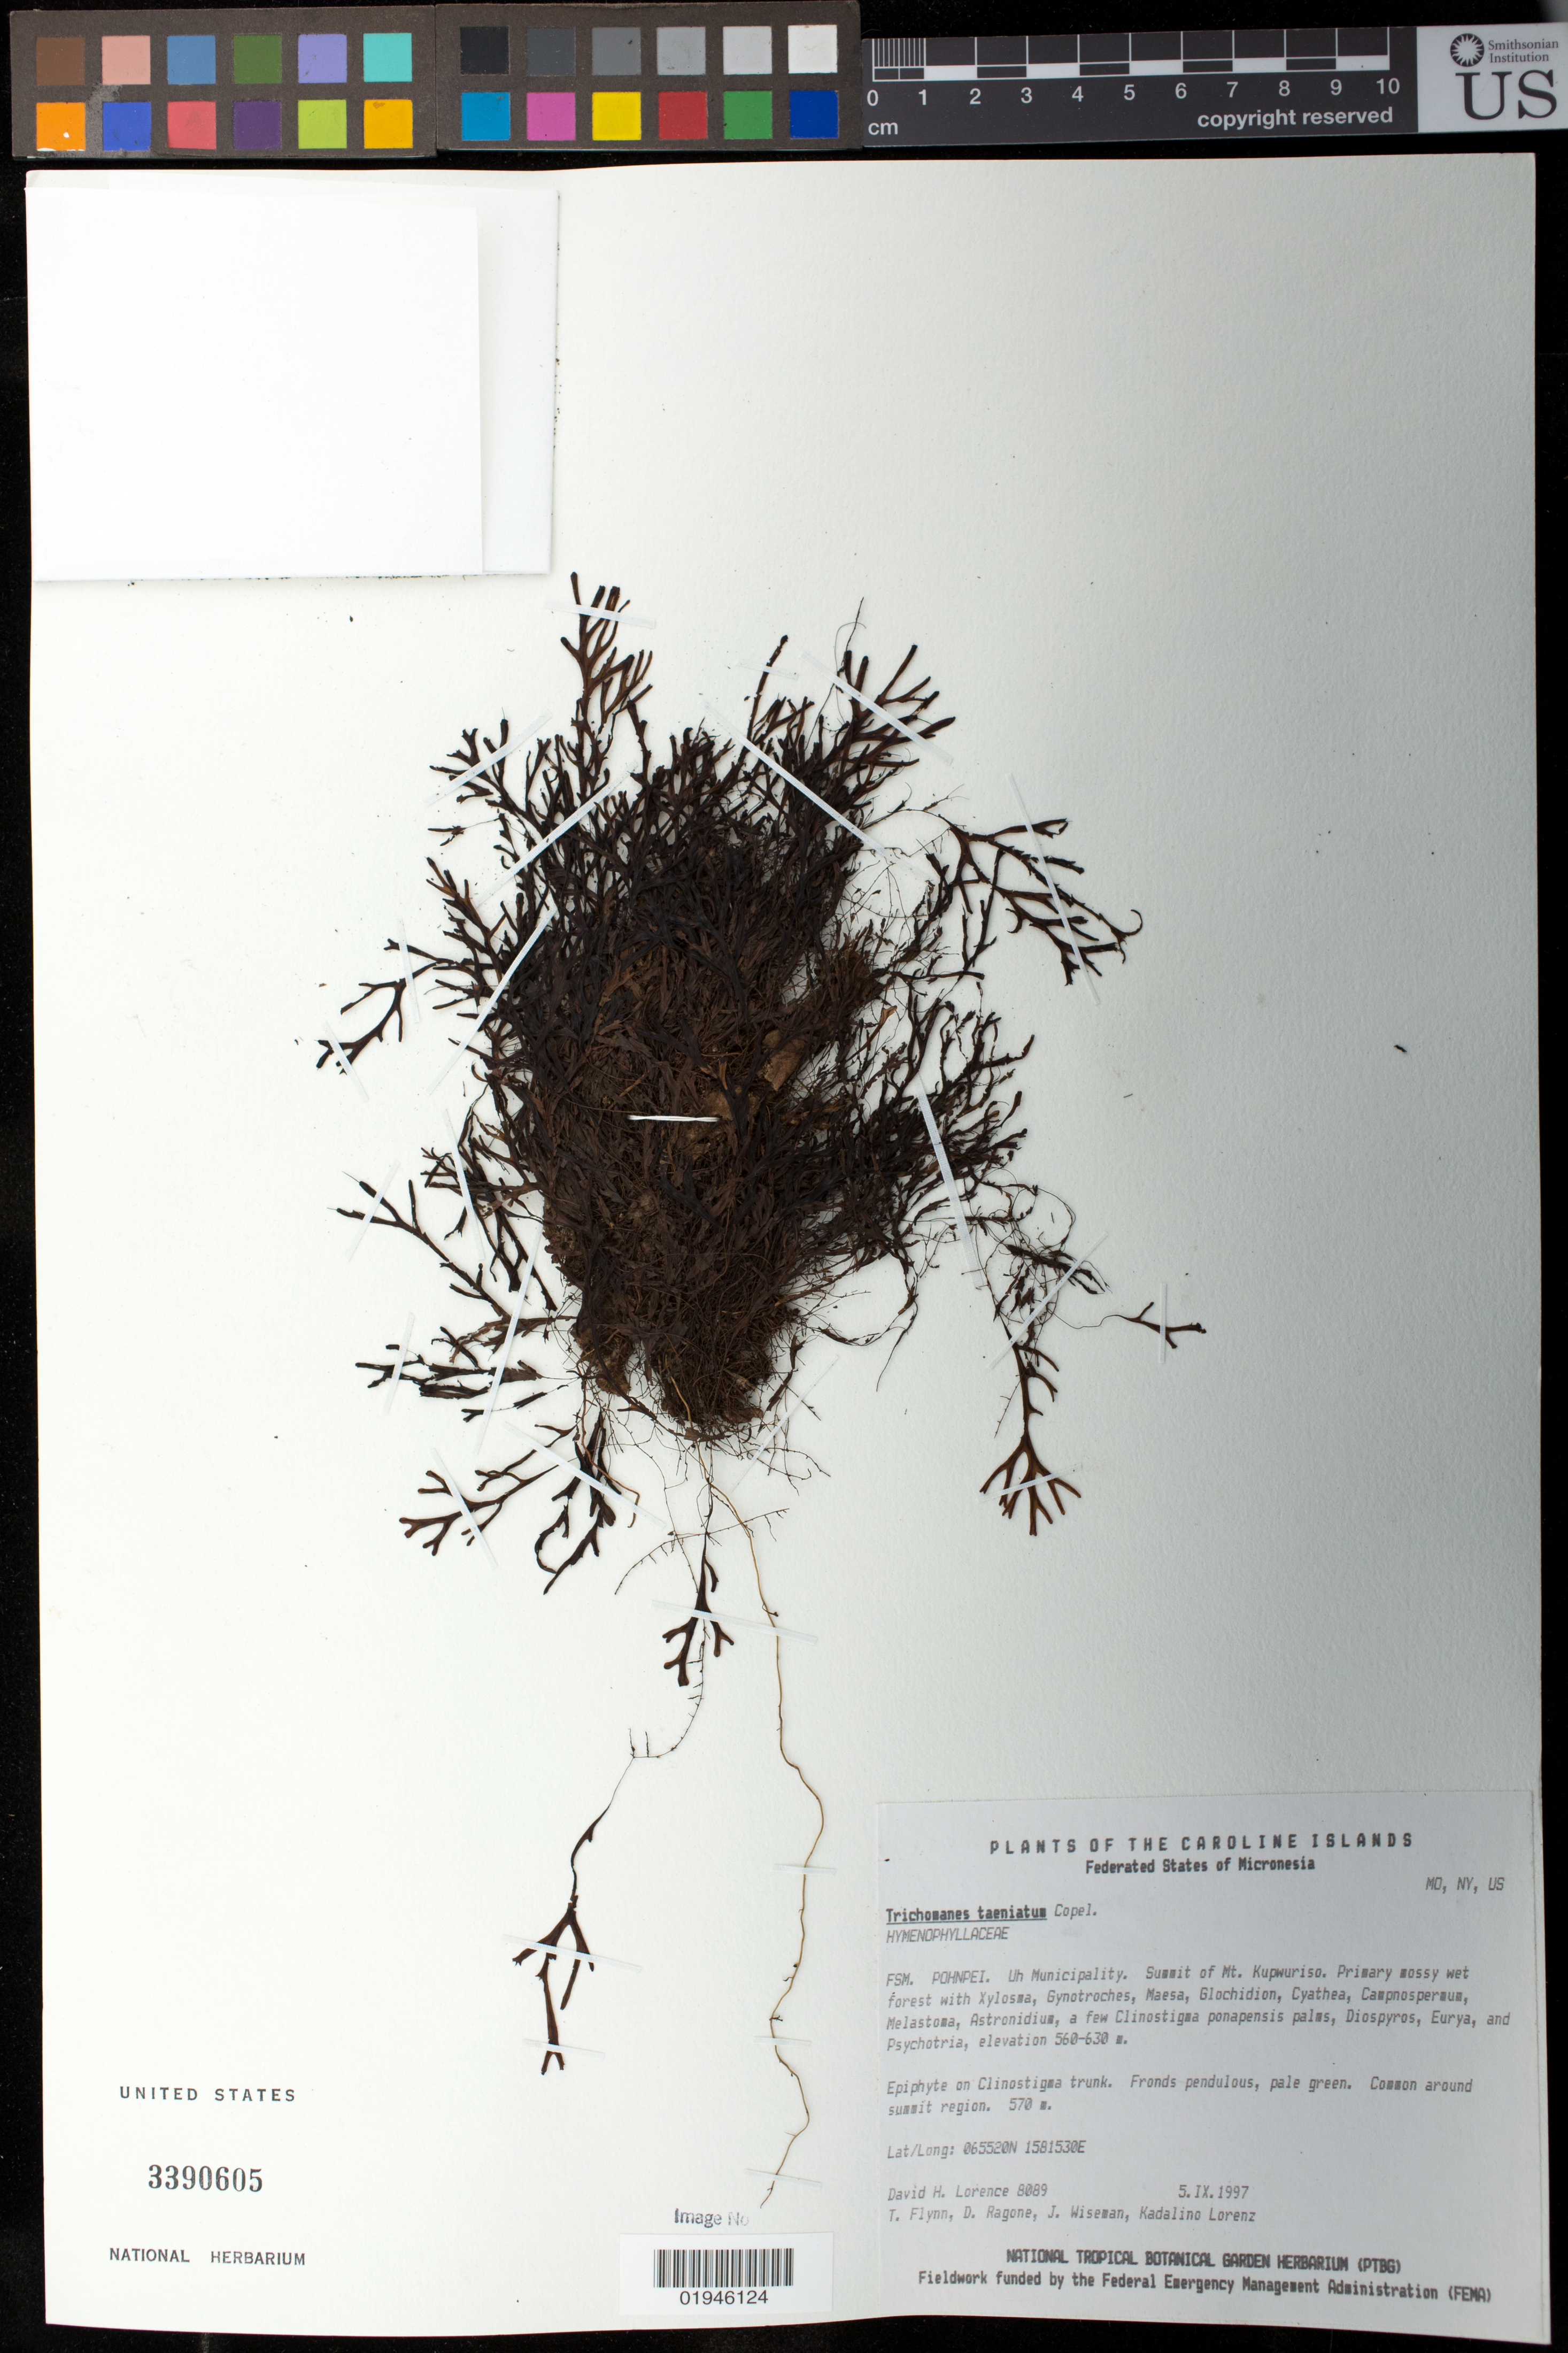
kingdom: Plantae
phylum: Tracheophyta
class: Polypodiopsida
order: Hymenophyllales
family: Hymenophyllaceae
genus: Trichomanes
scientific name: Trichomanes taeniatum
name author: Copel.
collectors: D. Lorence, T. W. Flynn, D. Ragone, J. Wiseman & -. Lorenz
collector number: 8089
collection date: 1997-09-05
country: Micronesia, Federated States of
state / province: Pohnpei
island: Pohnpei [Ponape]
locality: Uh Municipality, summit of Mt. Kupwuriso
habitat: Primary mossy wet forest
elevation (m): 570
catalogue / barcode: US 3390605